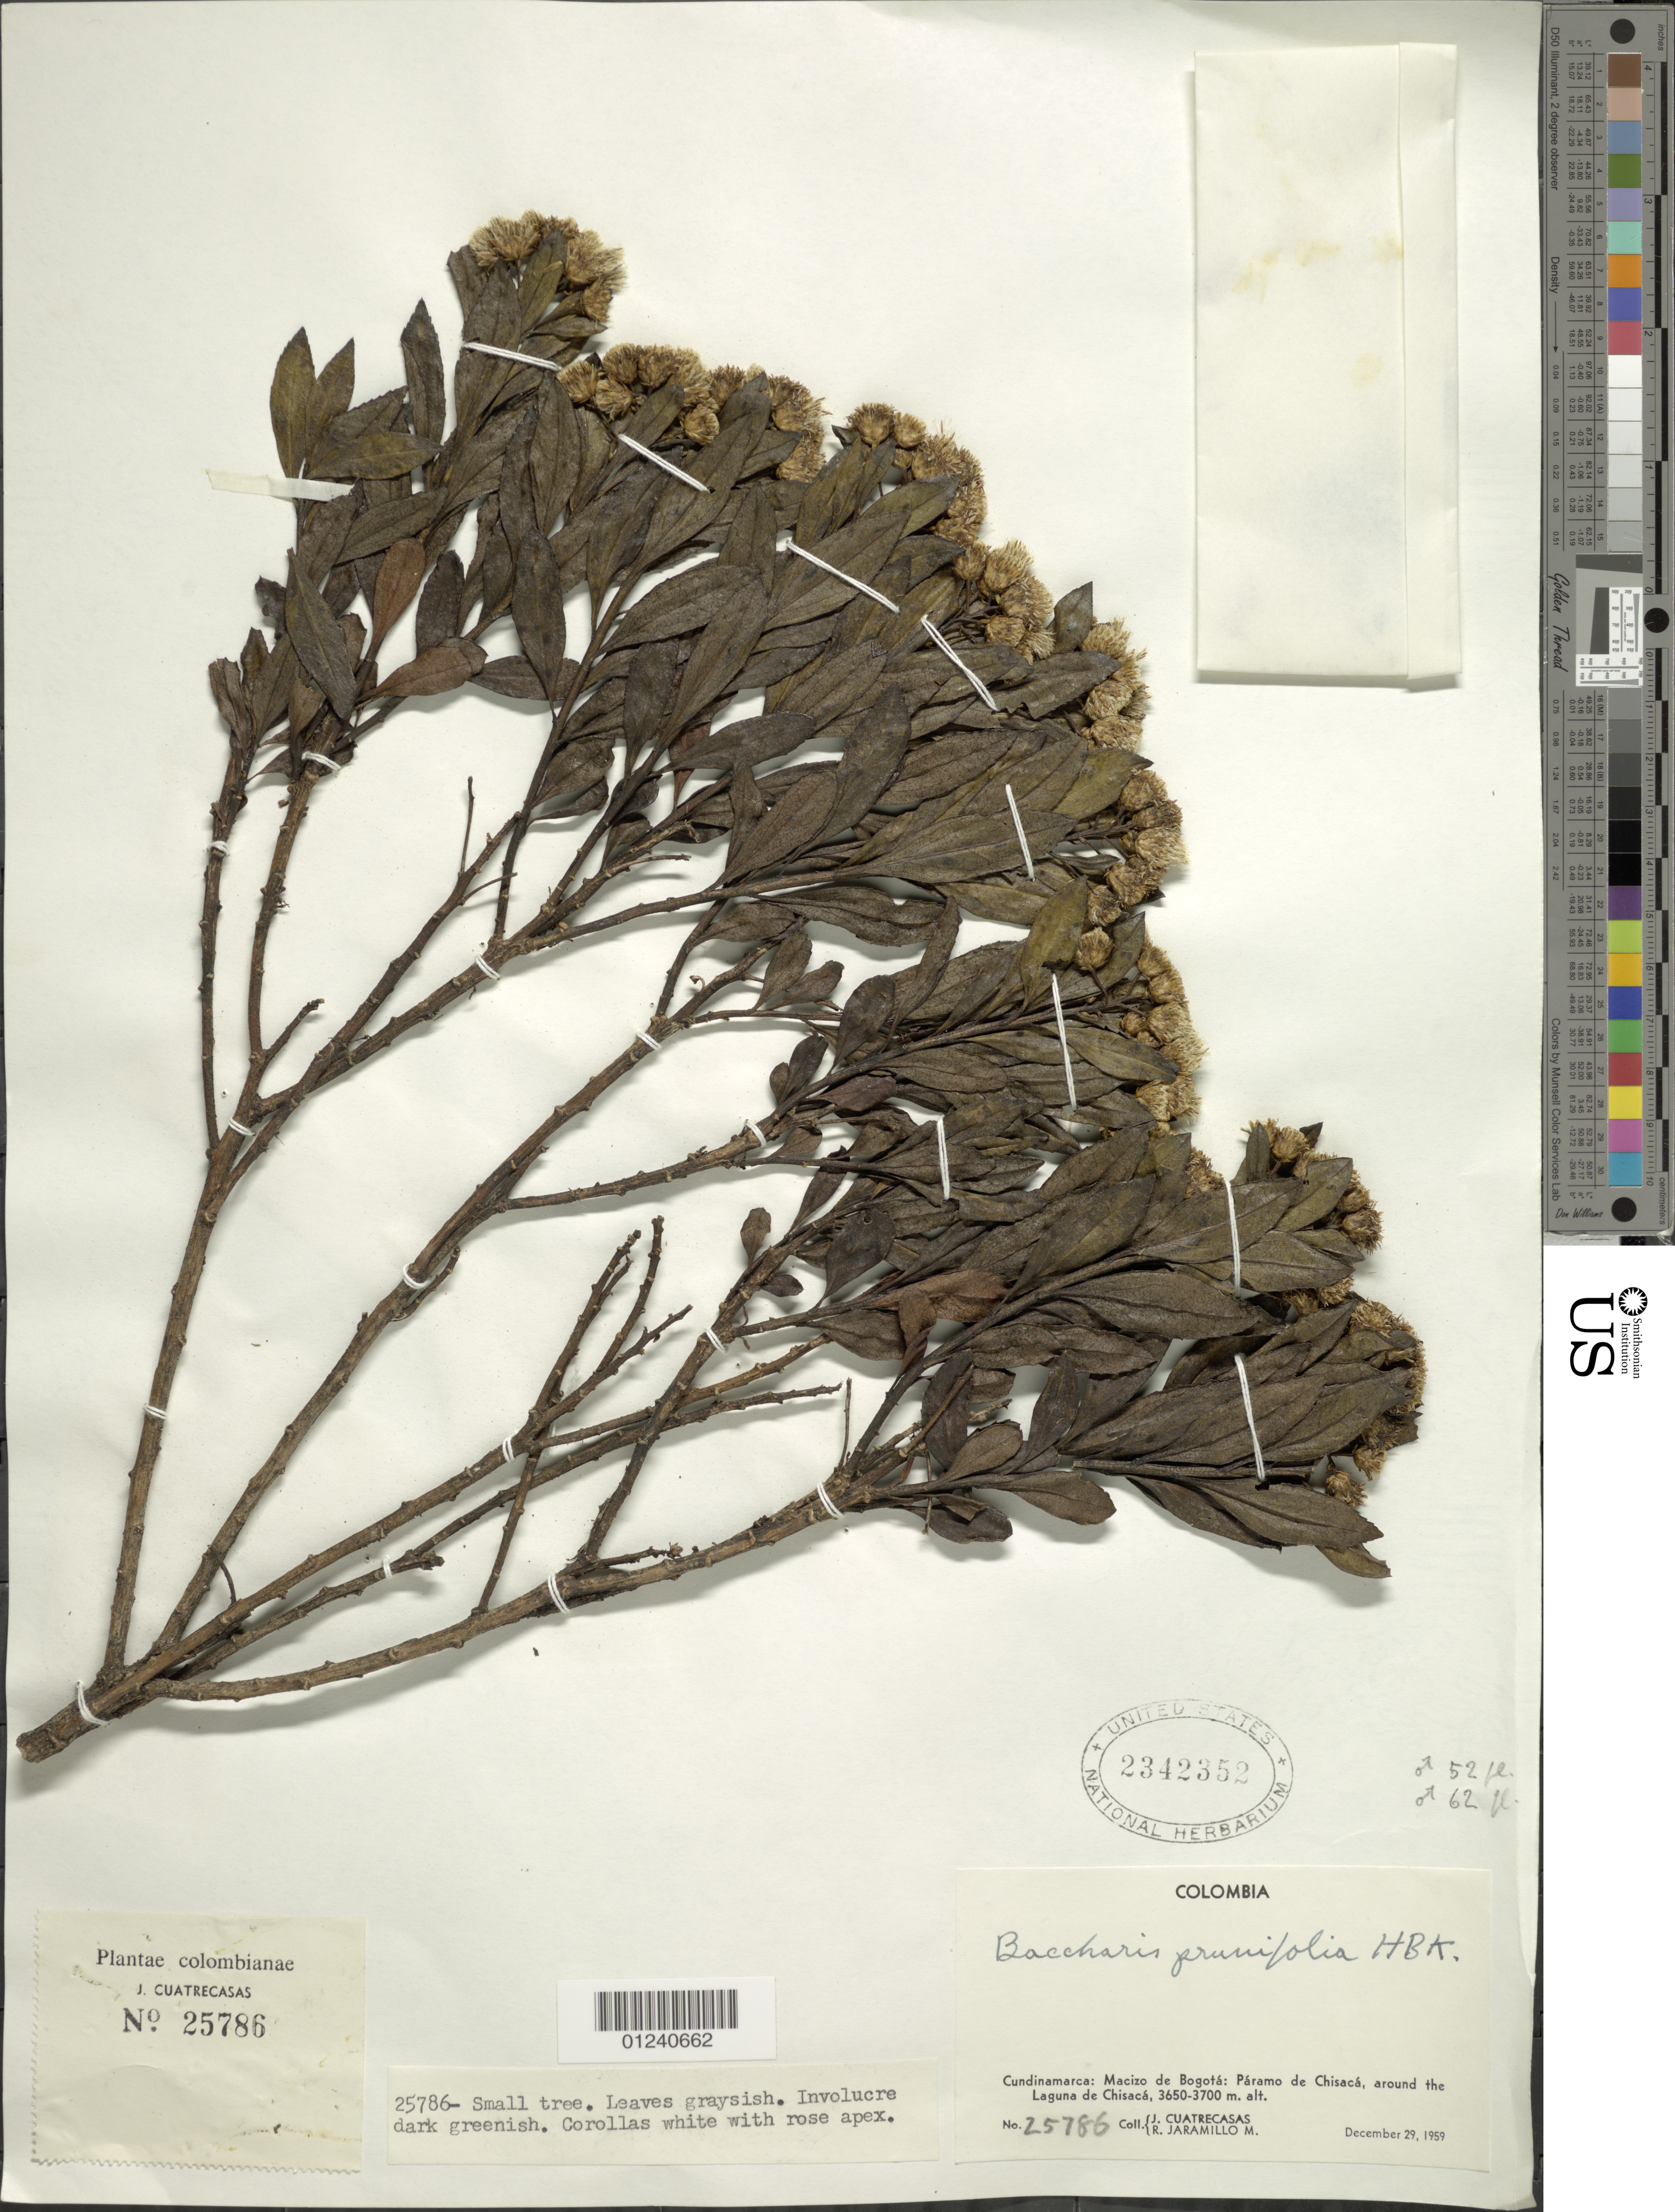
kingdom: Plantae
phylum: Tracheophyta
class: Magnoliopsida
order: Asterales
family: Asteraceae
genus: Baccharis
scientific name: Baccharis prunifolia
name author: Kunth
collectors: J. Cuatrecasas & R. Jaramillo M.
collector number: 25786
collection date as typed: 29 Dec 1959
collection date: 1959-12-29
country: Colombia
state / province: Cundinamarca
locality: Macizo de Bogotá, Páramo de Chisacá, around Laguna de Chisacá.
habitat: Paramo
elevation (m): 3650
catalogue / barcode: US 2342352